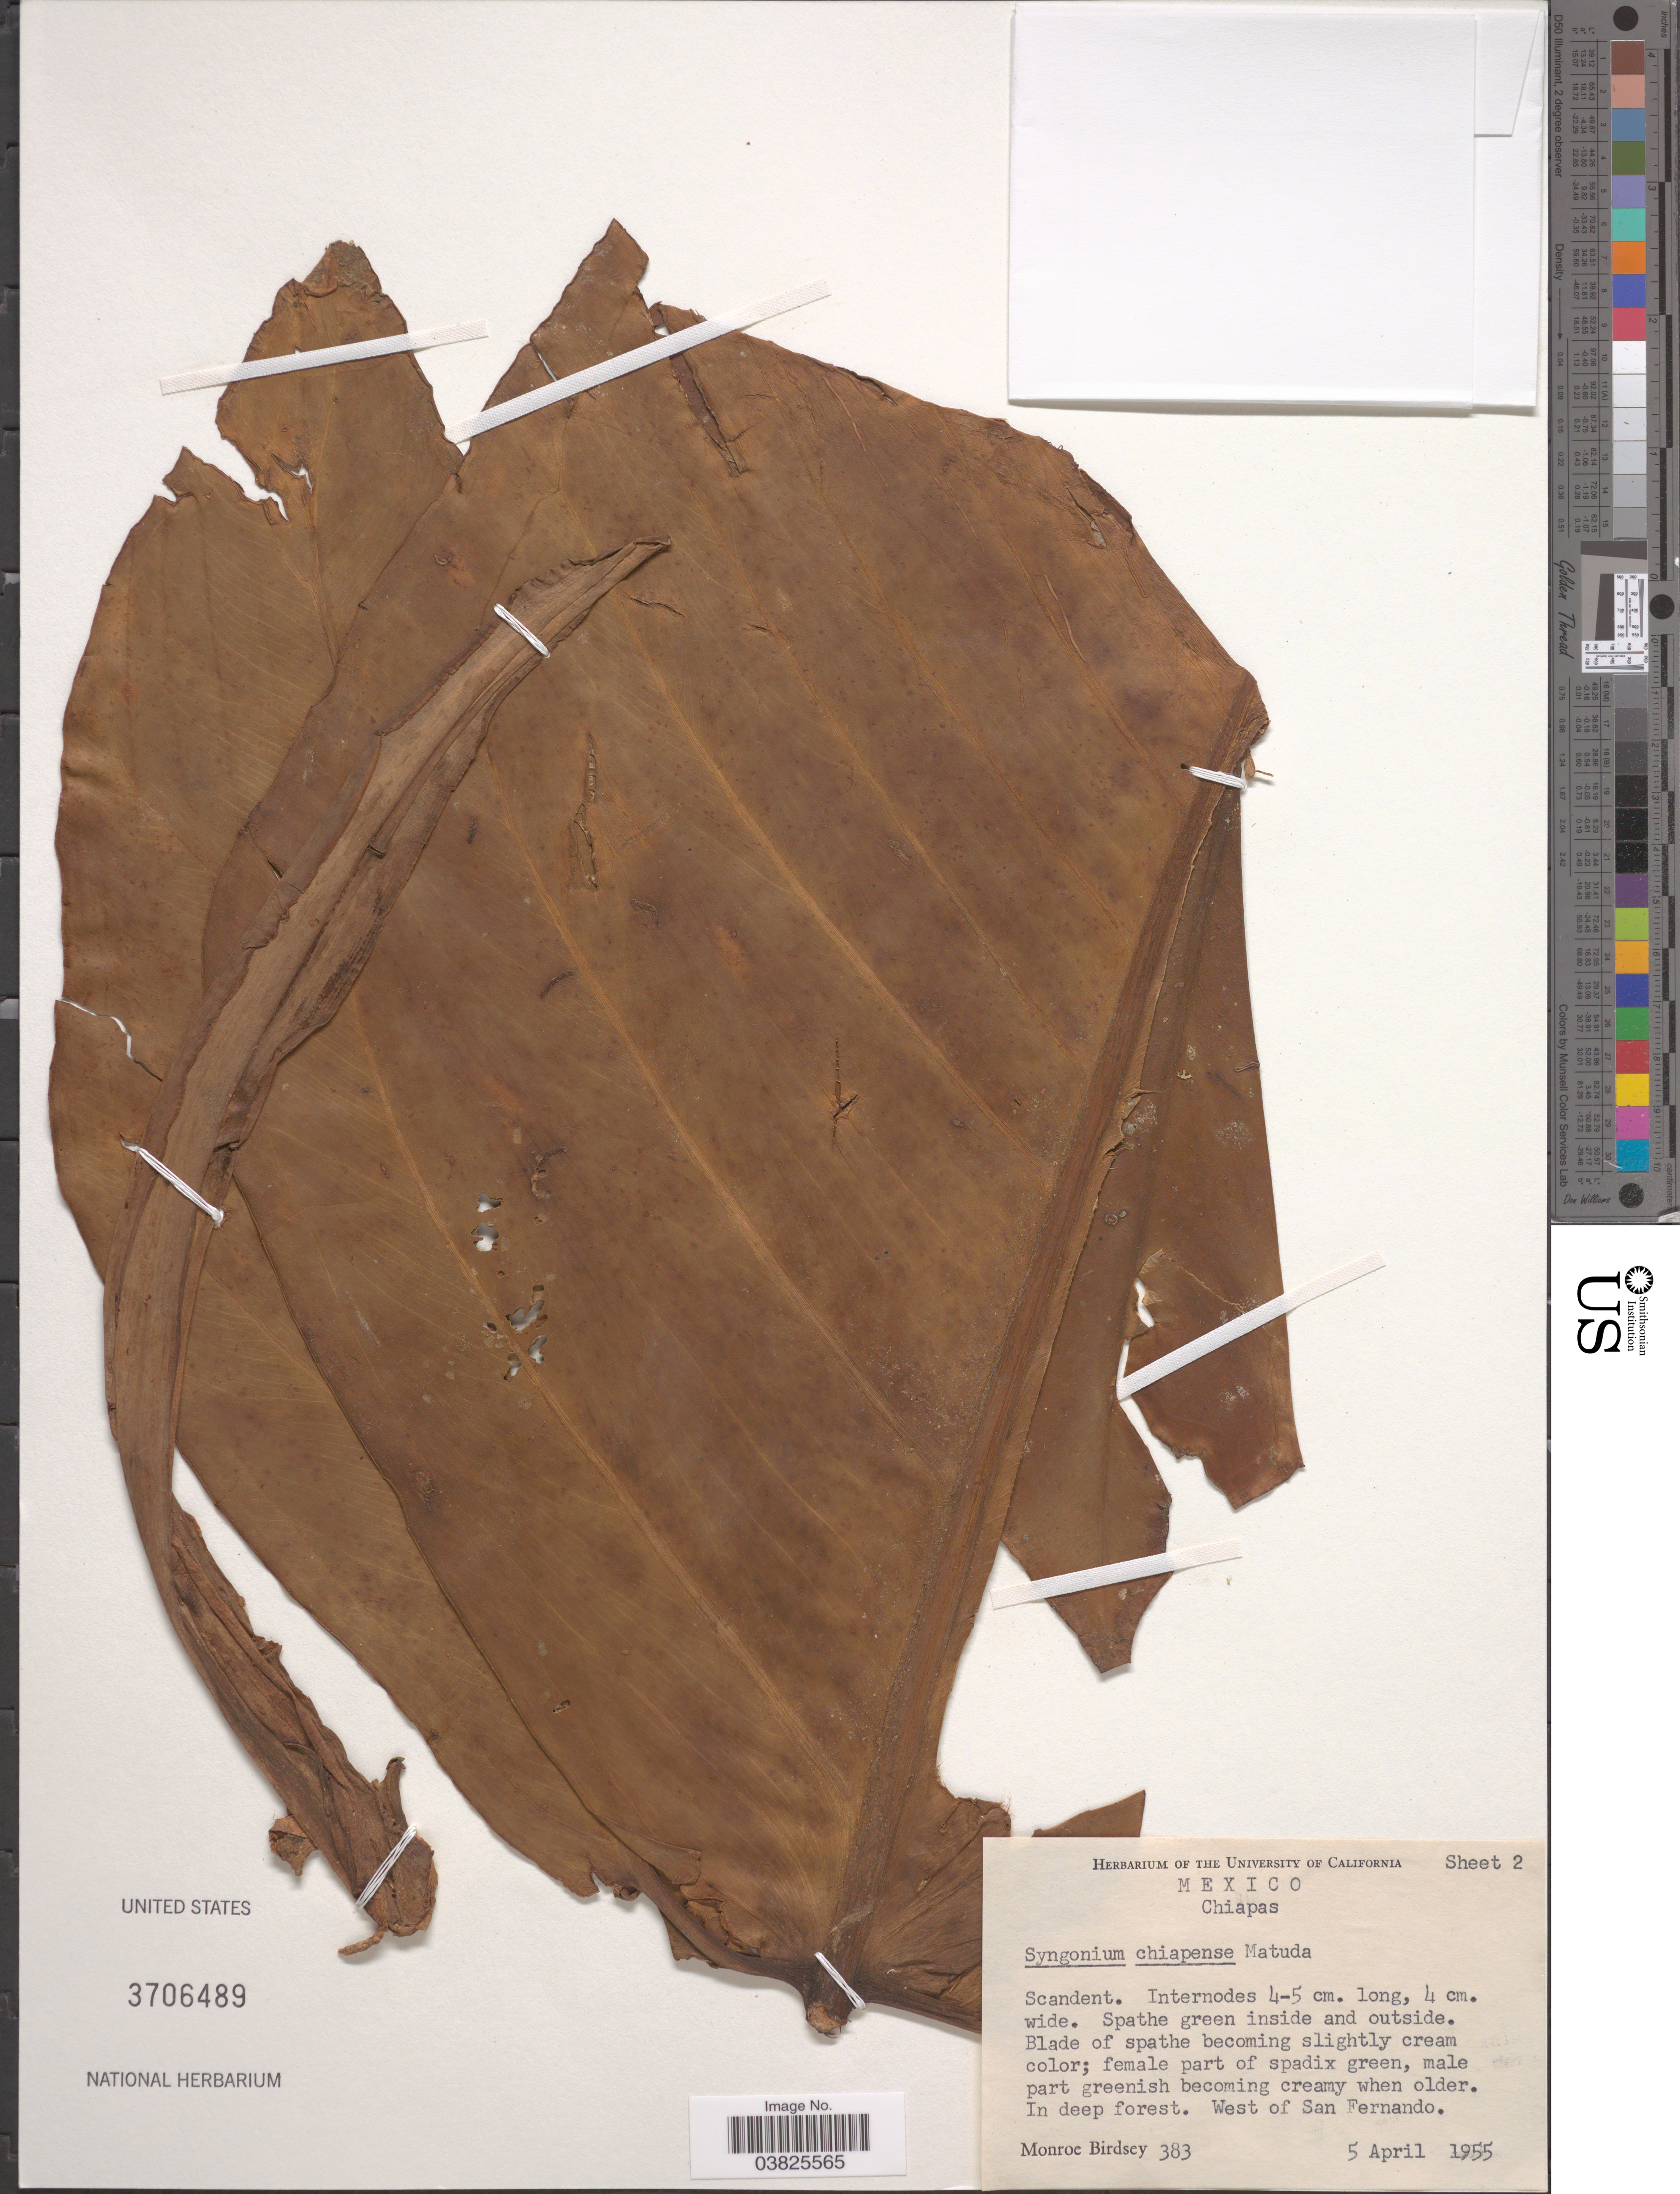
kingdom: Plantae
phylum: Tracheophyta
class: Liliopsida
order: Alismatales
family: Araceae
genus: Syngonium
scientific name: Syngonium chiapense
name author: Matuda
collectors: M. Birdsey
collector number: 383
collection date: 1955-04-05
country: Mexico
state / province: Chiapas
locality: West of San Fernando.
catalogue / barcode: US 3706489